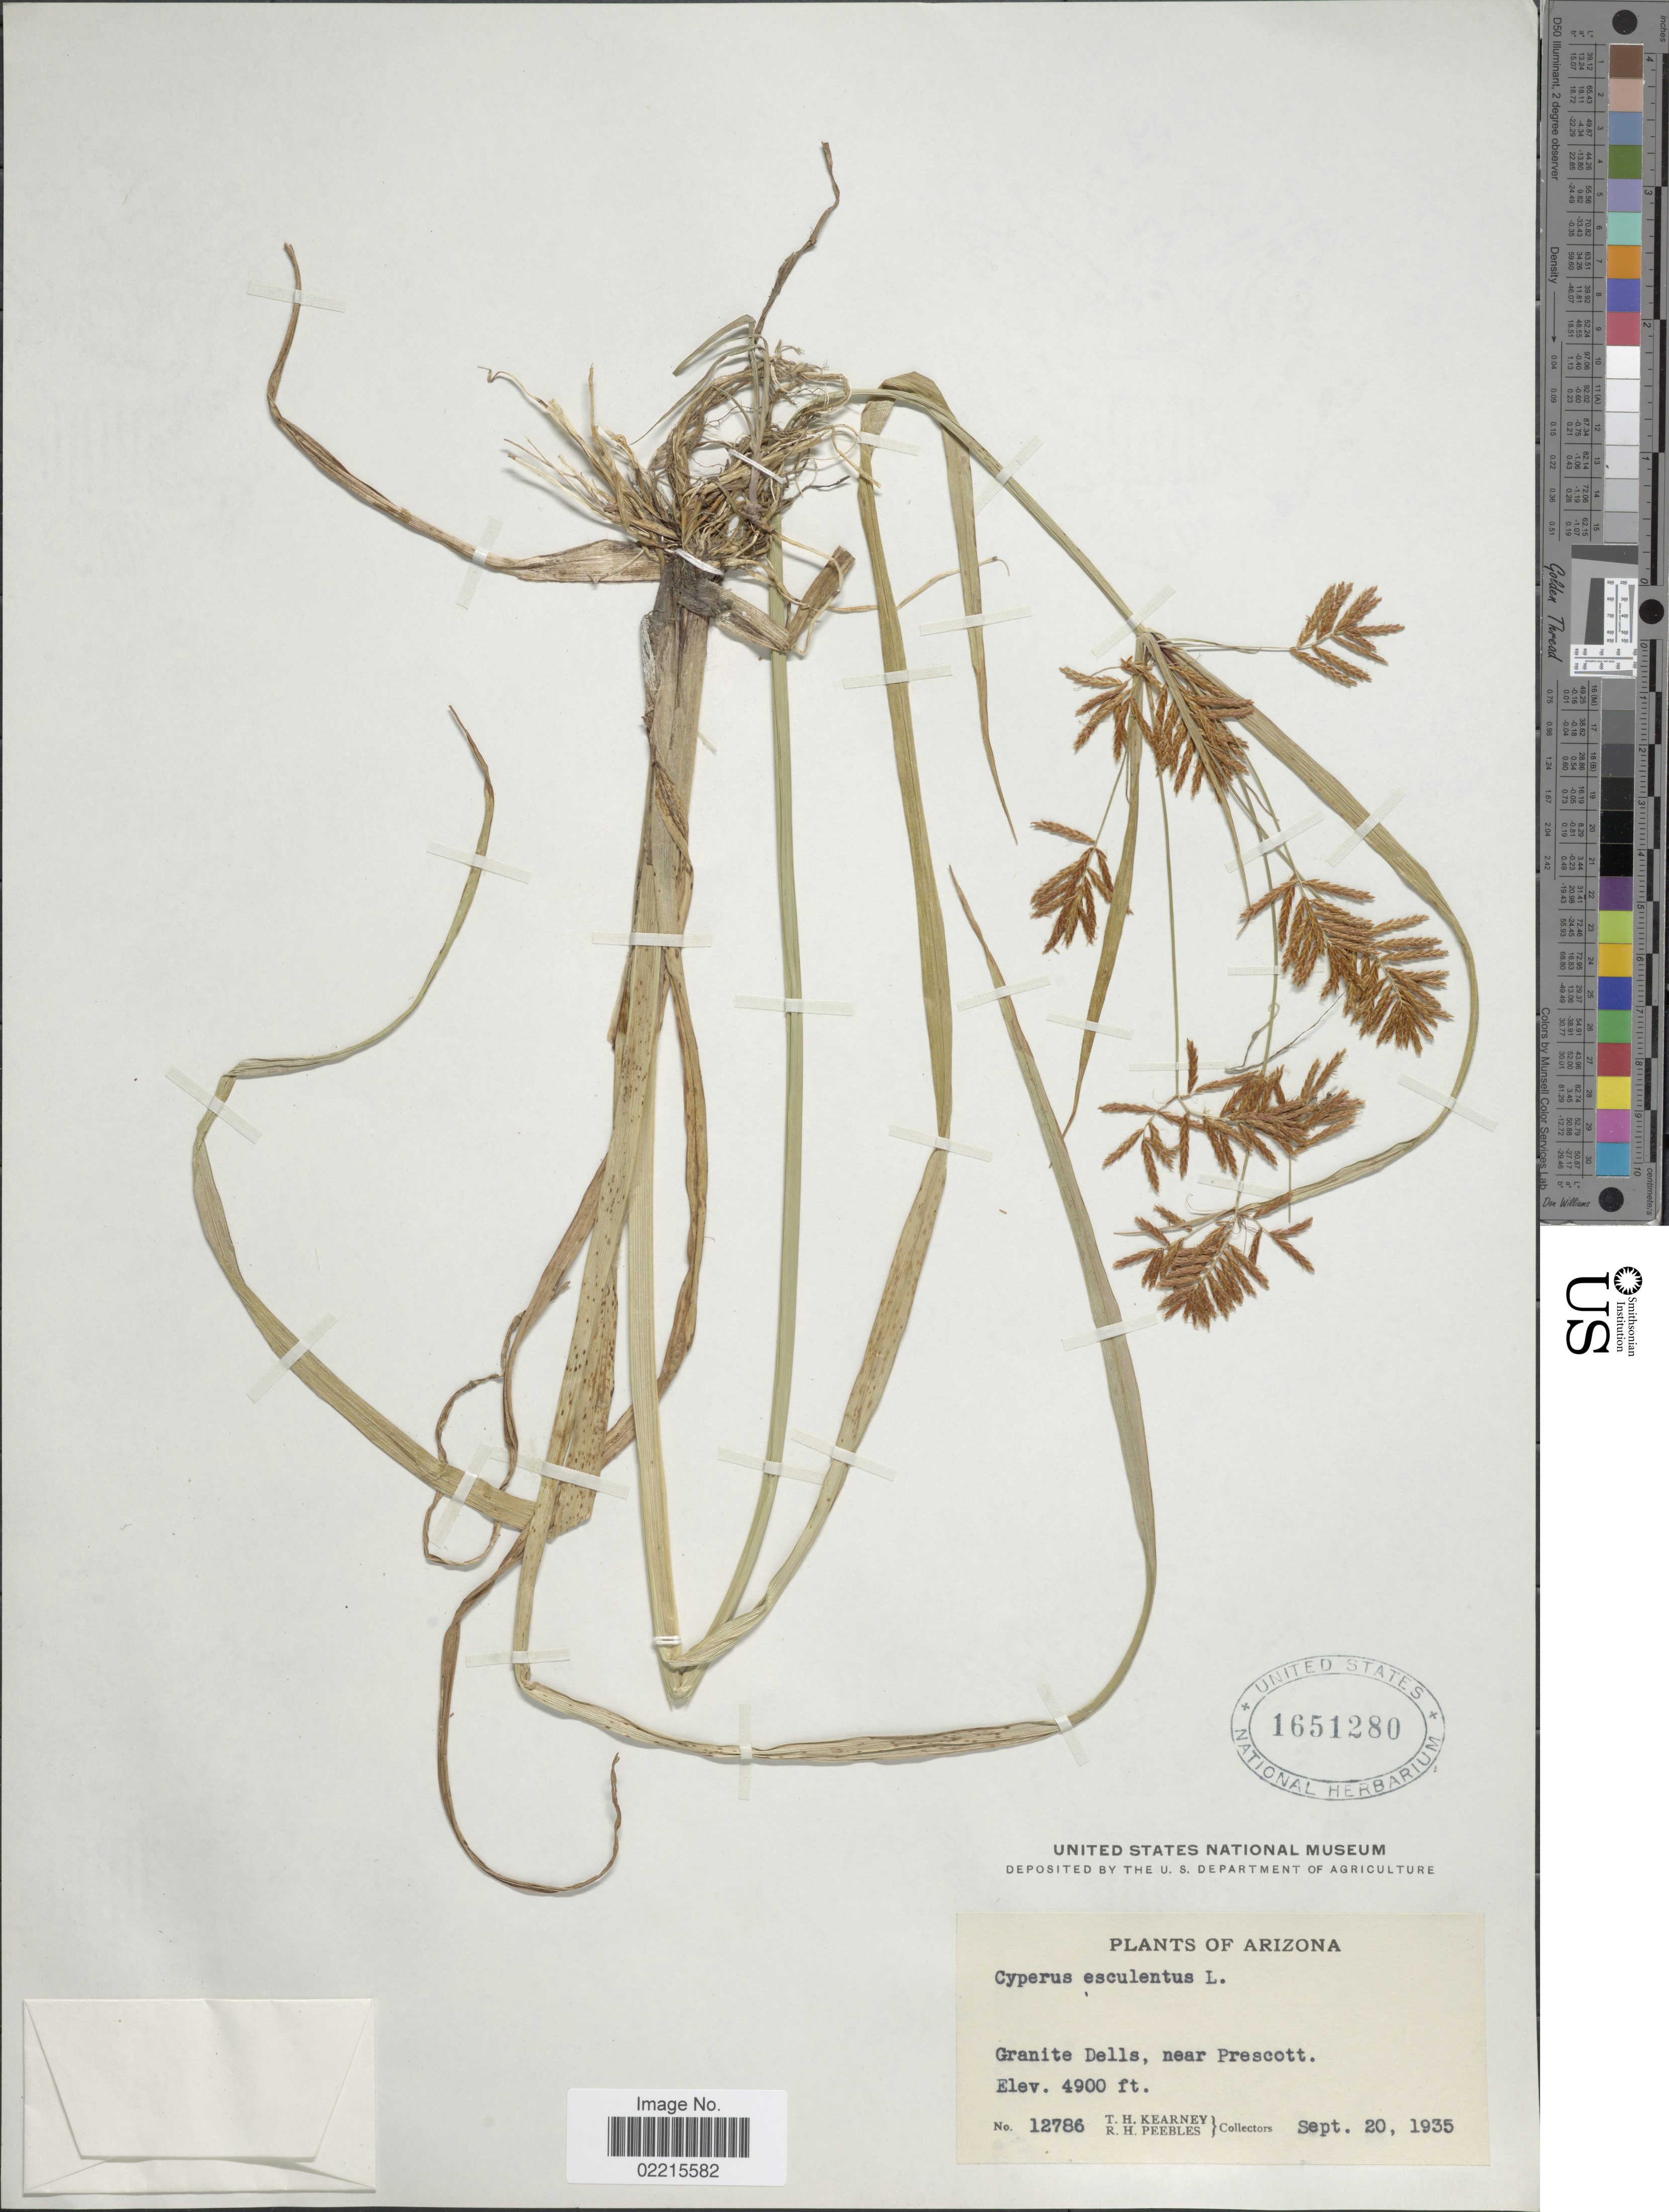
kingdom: Plantae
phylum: Tracheophyta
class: Liliopsida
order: Poales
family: Cyperaceae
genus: Cyperus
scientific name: Cyperus esculentus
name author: L.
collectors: T. H. Kearney & R. H. Peebles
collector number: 12786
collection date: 1935-09-20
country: United States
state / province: Arizona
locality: Granite Dells, near Prescott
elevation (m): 1494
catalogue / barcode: US 1651280